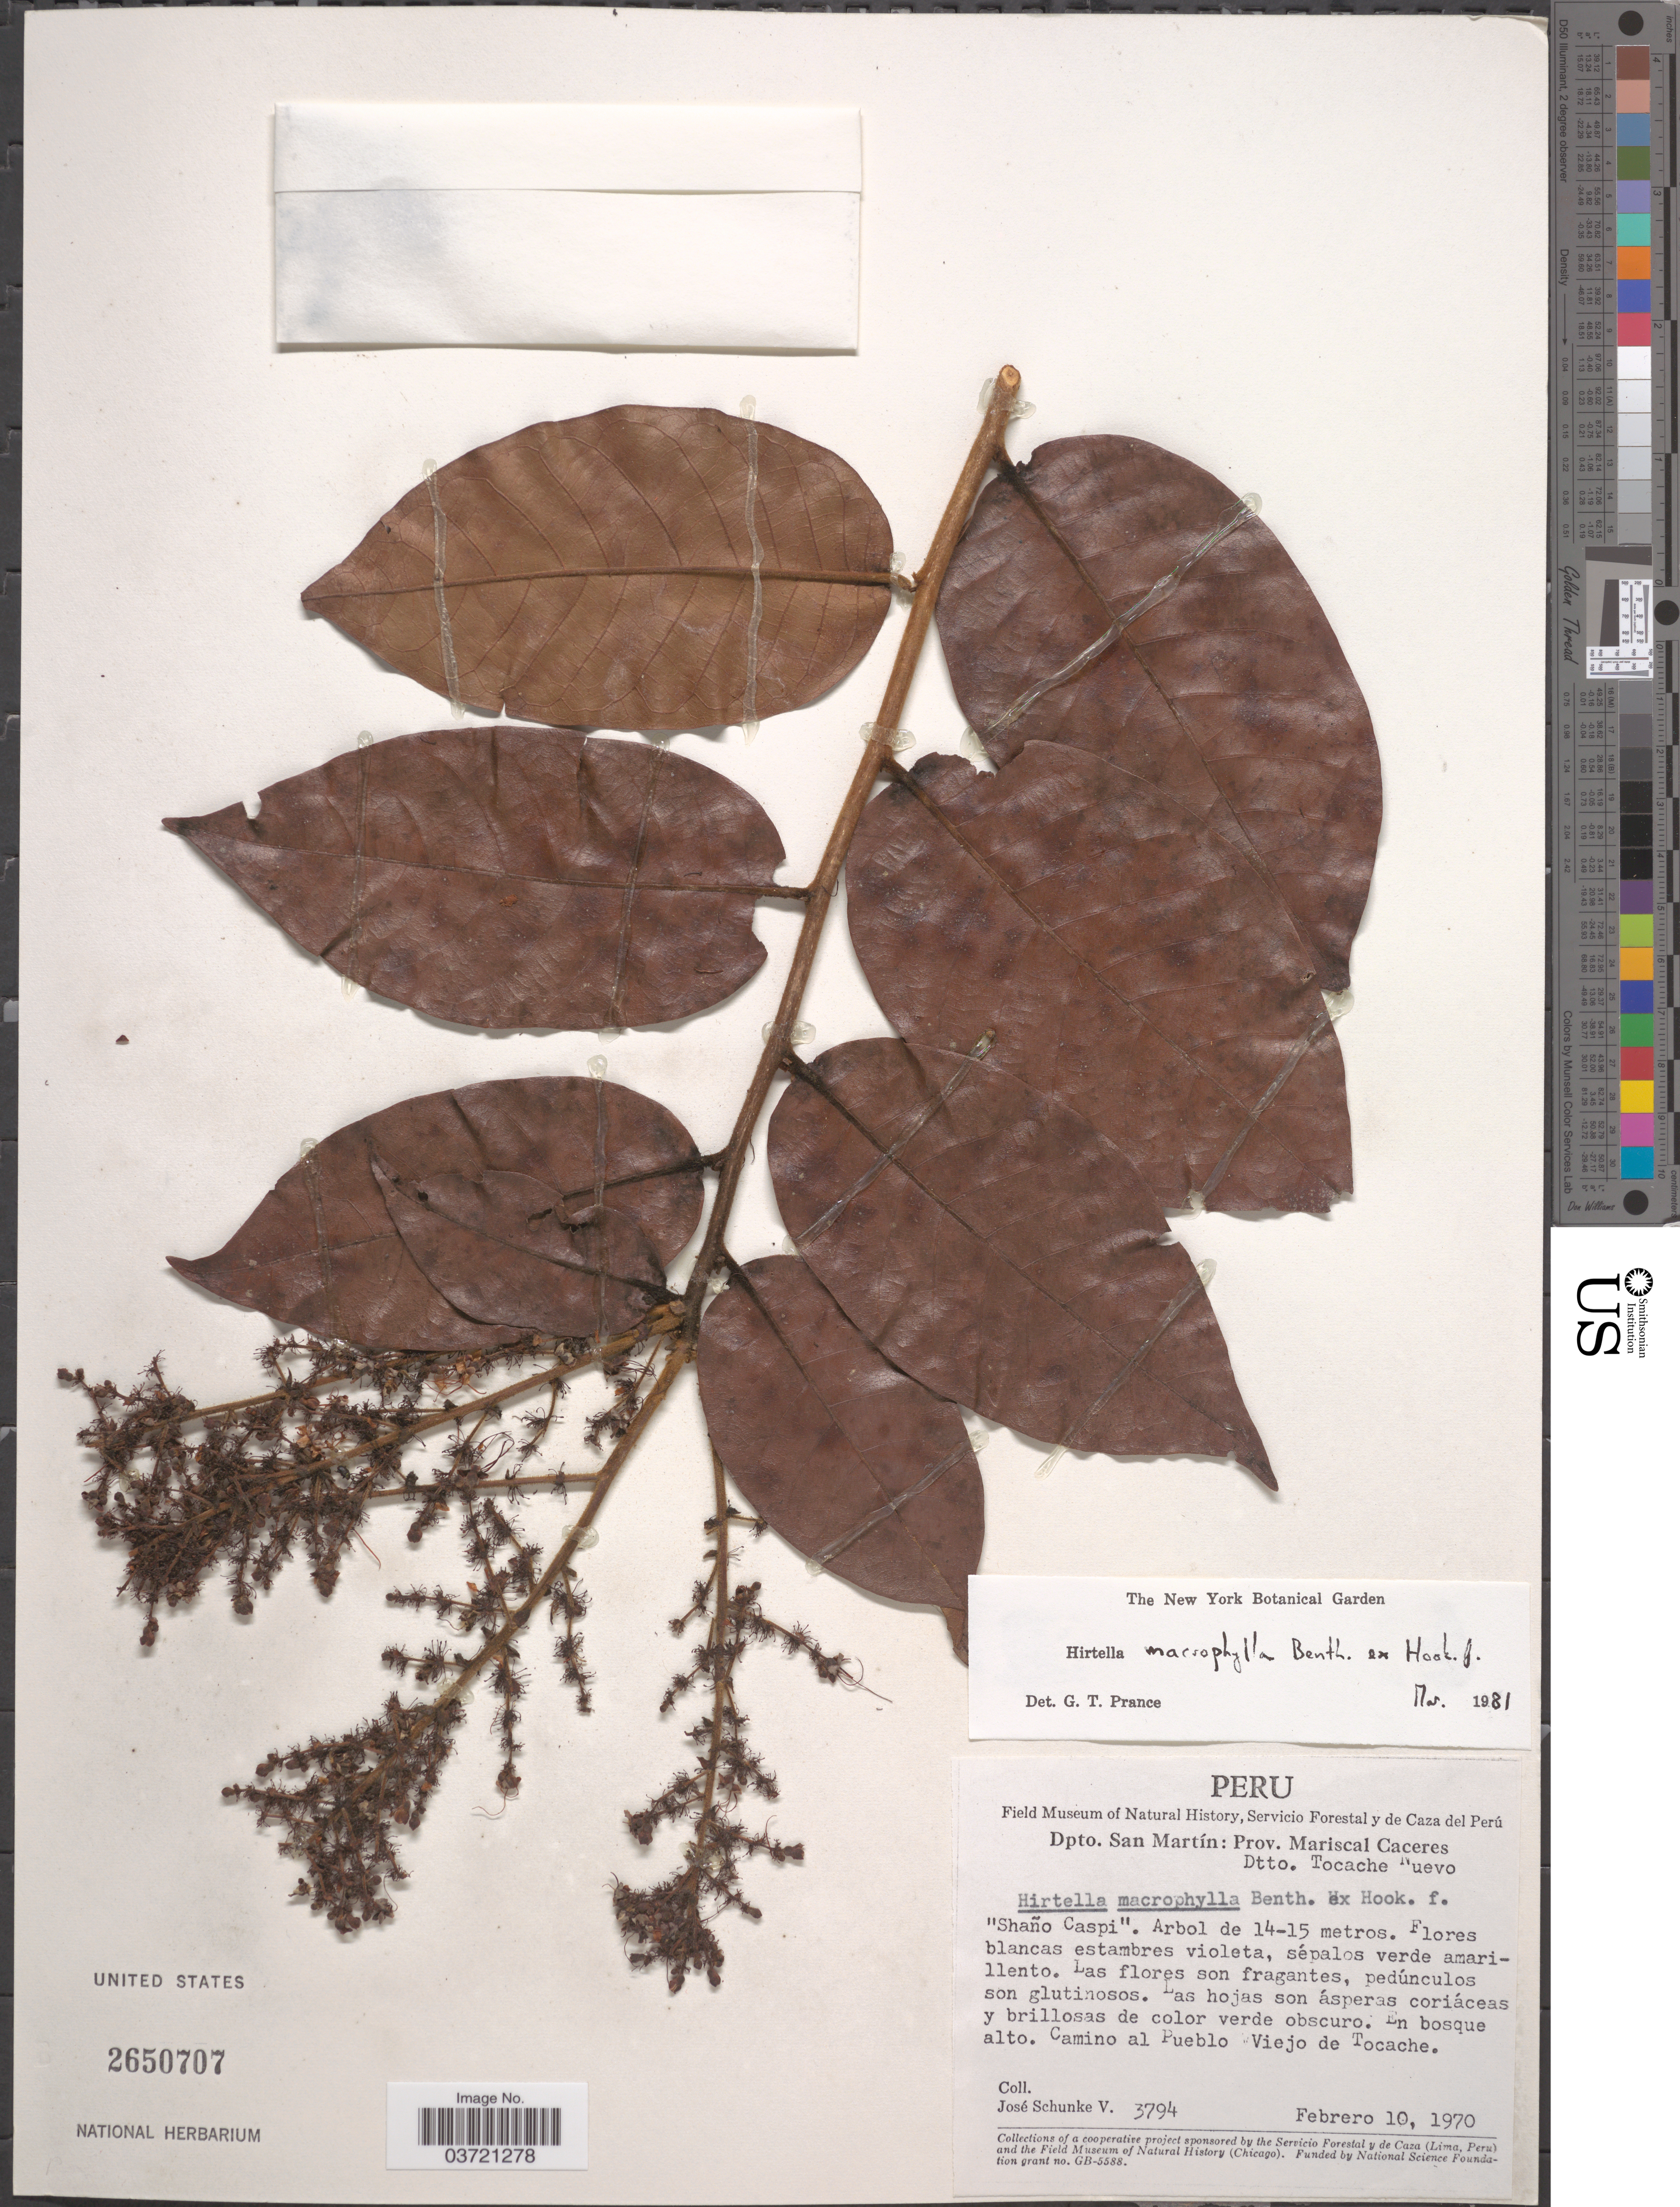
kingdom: Plantae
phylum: Tracheophyta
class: Magnoliopsida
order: Malpighiales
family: Chrysobalanaceae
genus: Hirtella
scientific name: Hirtella macrophylla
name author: Benth. ex Hook. f.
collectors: J. Schunke Vigo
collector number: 3794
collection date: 1970-02-10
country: Peru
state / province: San Martín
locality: Dpto. San Martín: Prov. Mariscal Caceres. Dtto. Tocache Nuevo. Camino al Pueblo Viejo de Tocache.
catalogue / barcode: US 2650707